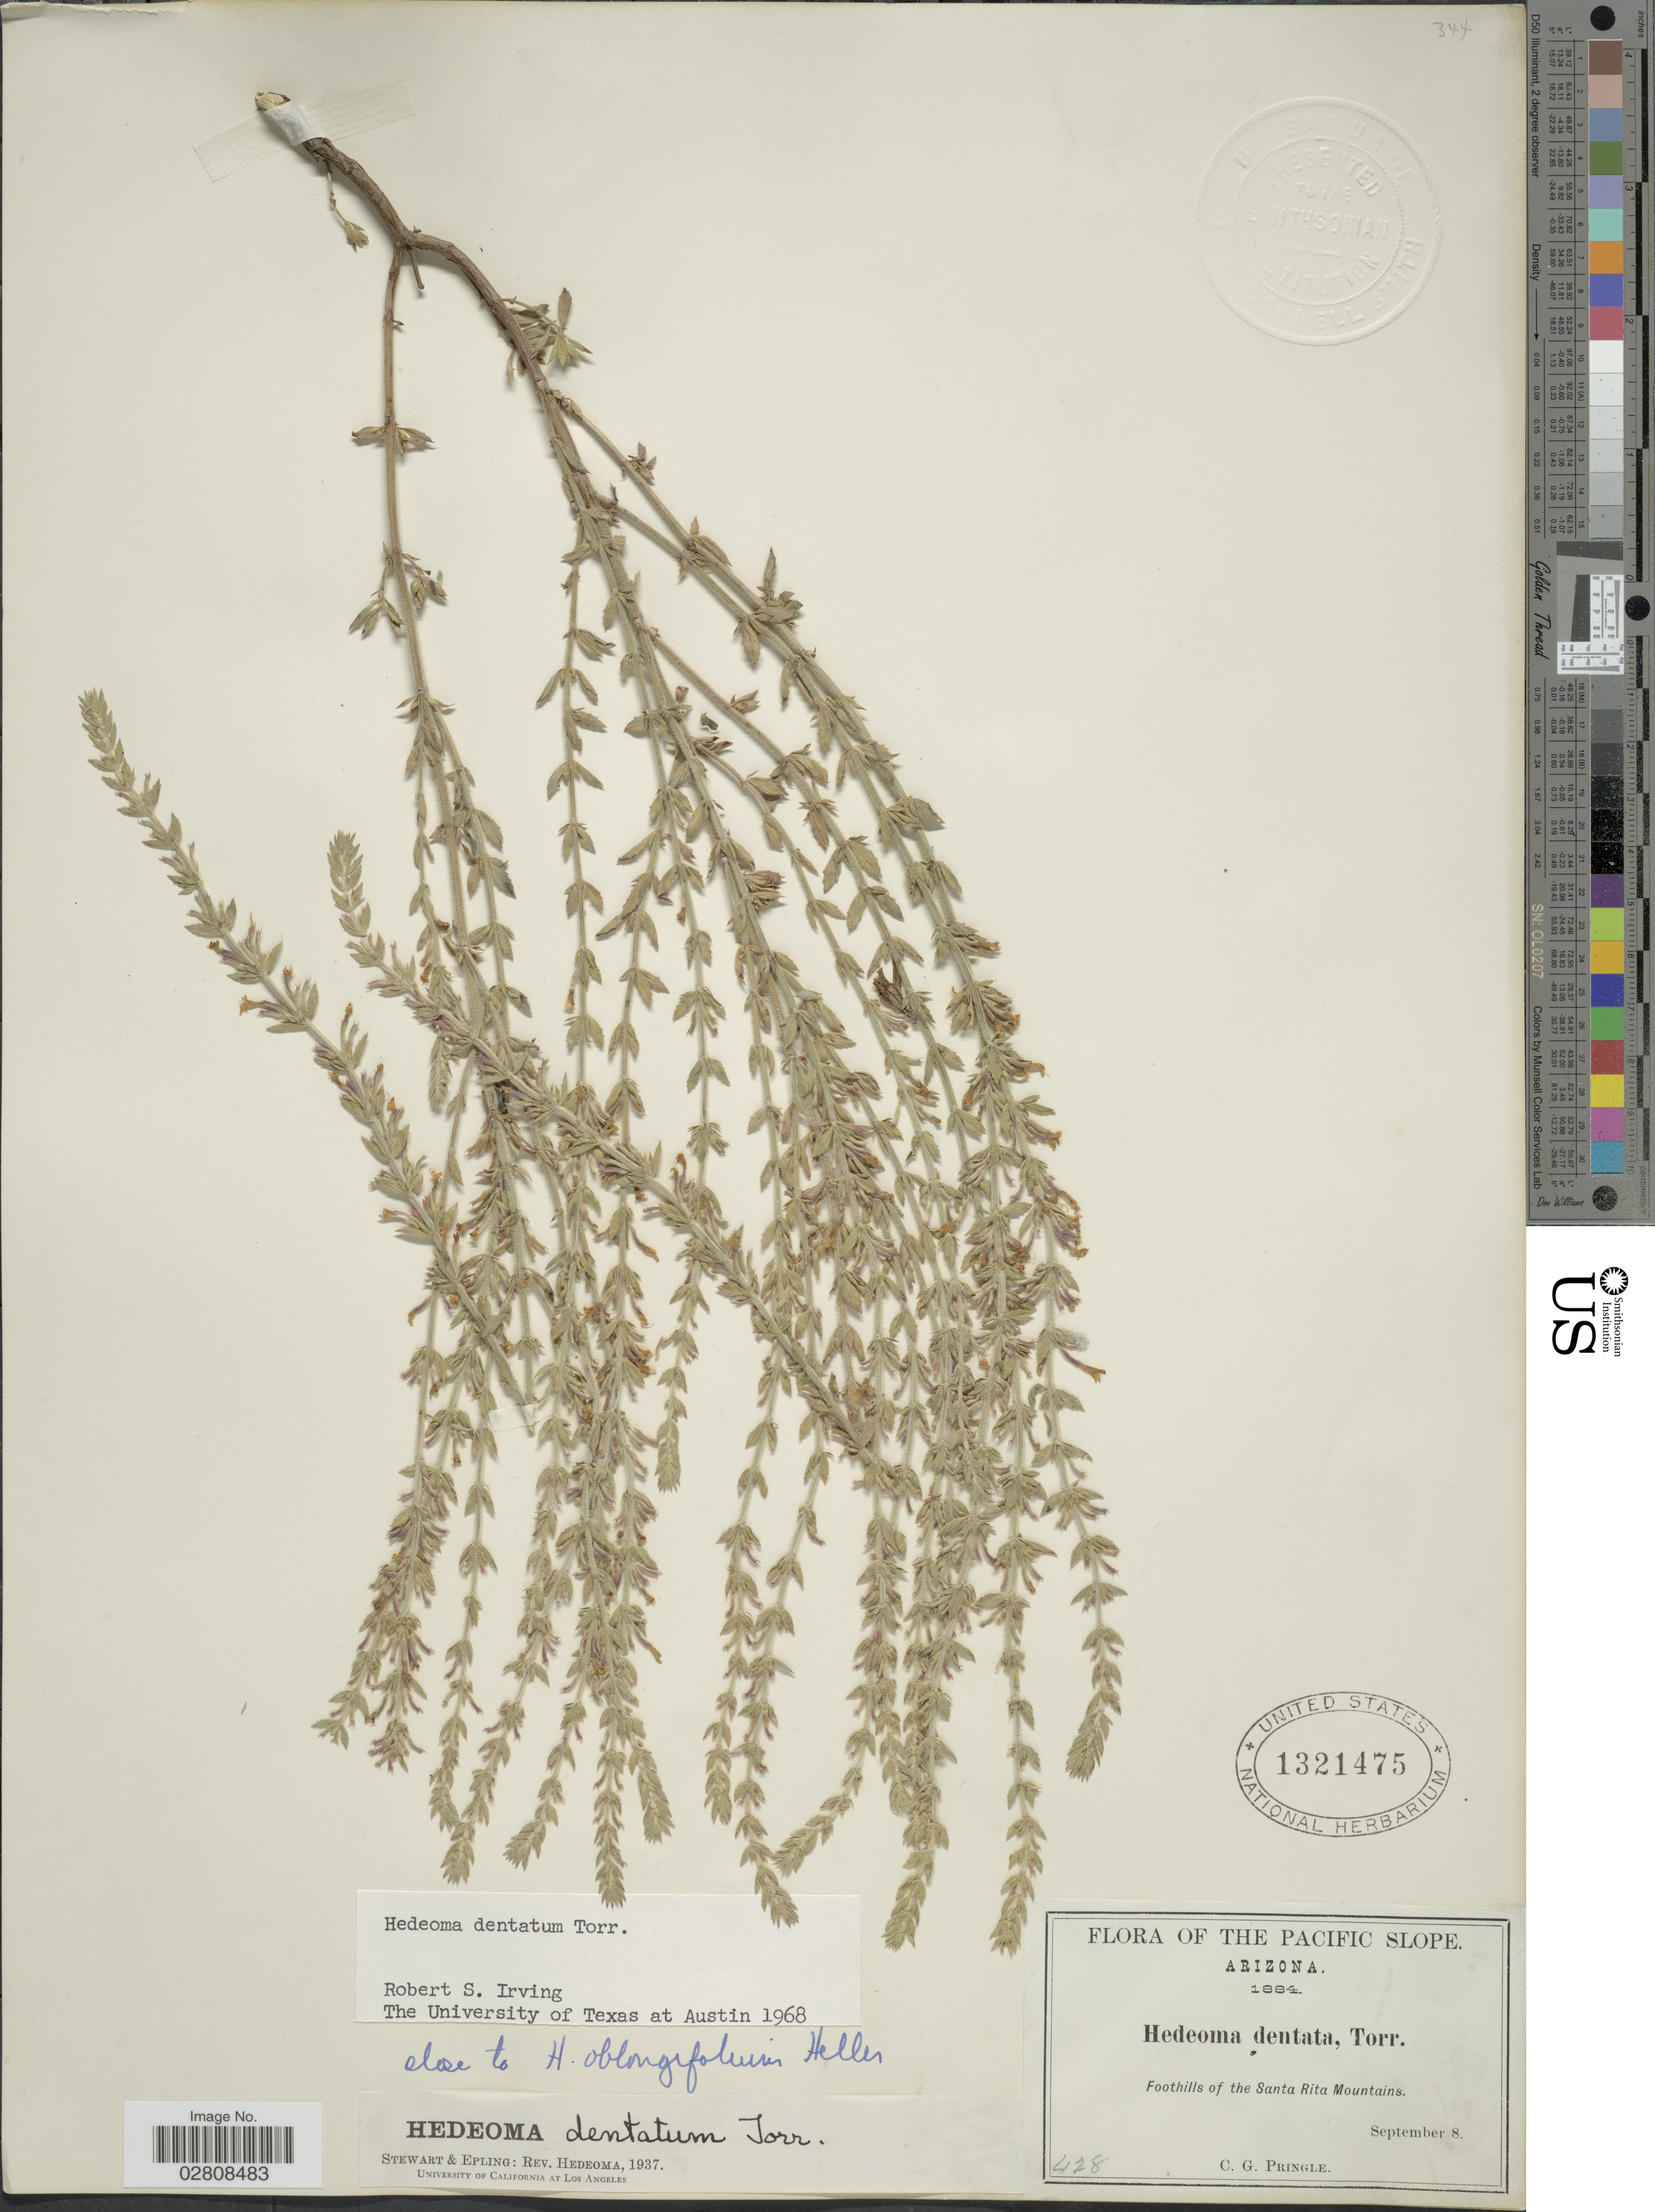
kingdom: Plantae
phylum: Tracheophyta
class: Magnoliopsida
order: Lamiales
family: Lamiaceae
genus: Hedeoma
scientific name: Hedeoma dentata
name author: Torr.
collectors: C. G. Pringle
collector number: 428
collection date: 1884-09-08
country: United States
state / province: Arizona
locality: Pacific Slope. Foothills of the Santa Rita Mountains.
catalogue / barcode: US 1321475